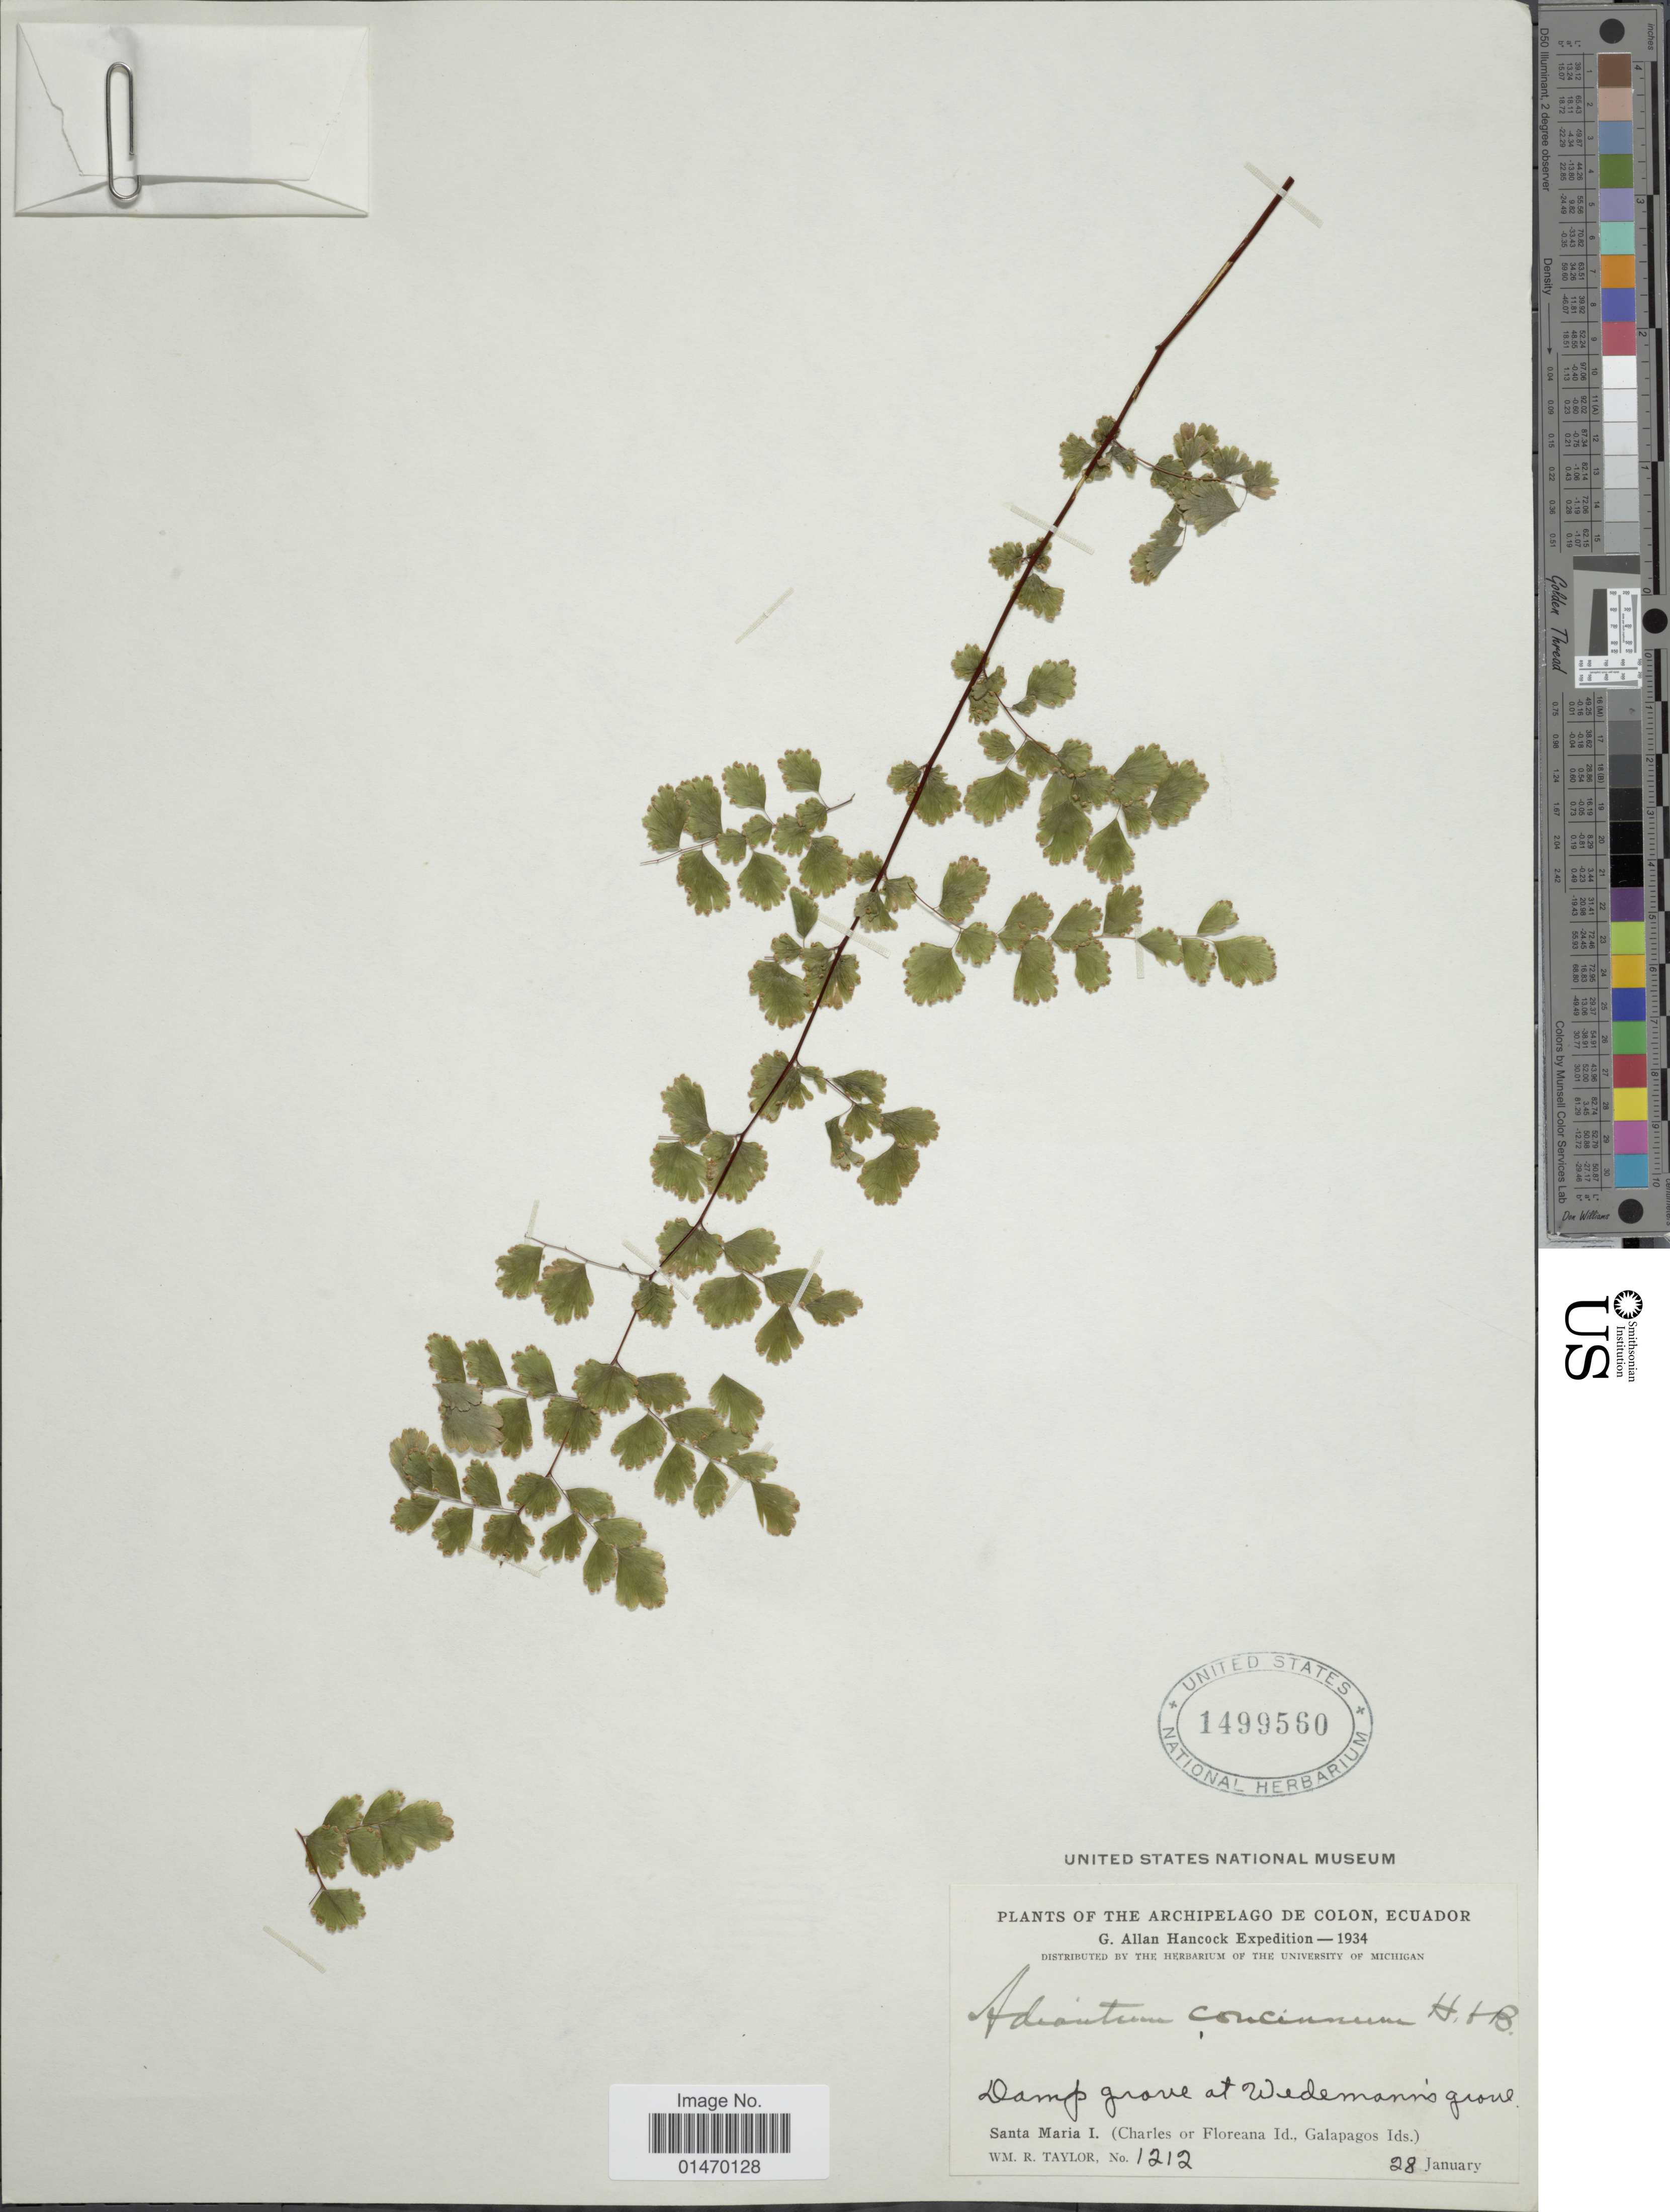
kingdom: Plantae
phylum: Tracheophyta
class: Polypodiopsida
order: Polypodiales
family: Pteridaceae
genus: Adiantum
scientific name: Adiantum concinnum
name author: Humb. & Bonpl. ex Willd.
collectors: W. R. Taylor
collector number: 1212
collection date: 1934-01-28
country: Ecuador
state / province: Colón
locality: Santa Maria I.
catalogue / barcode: US 1499560